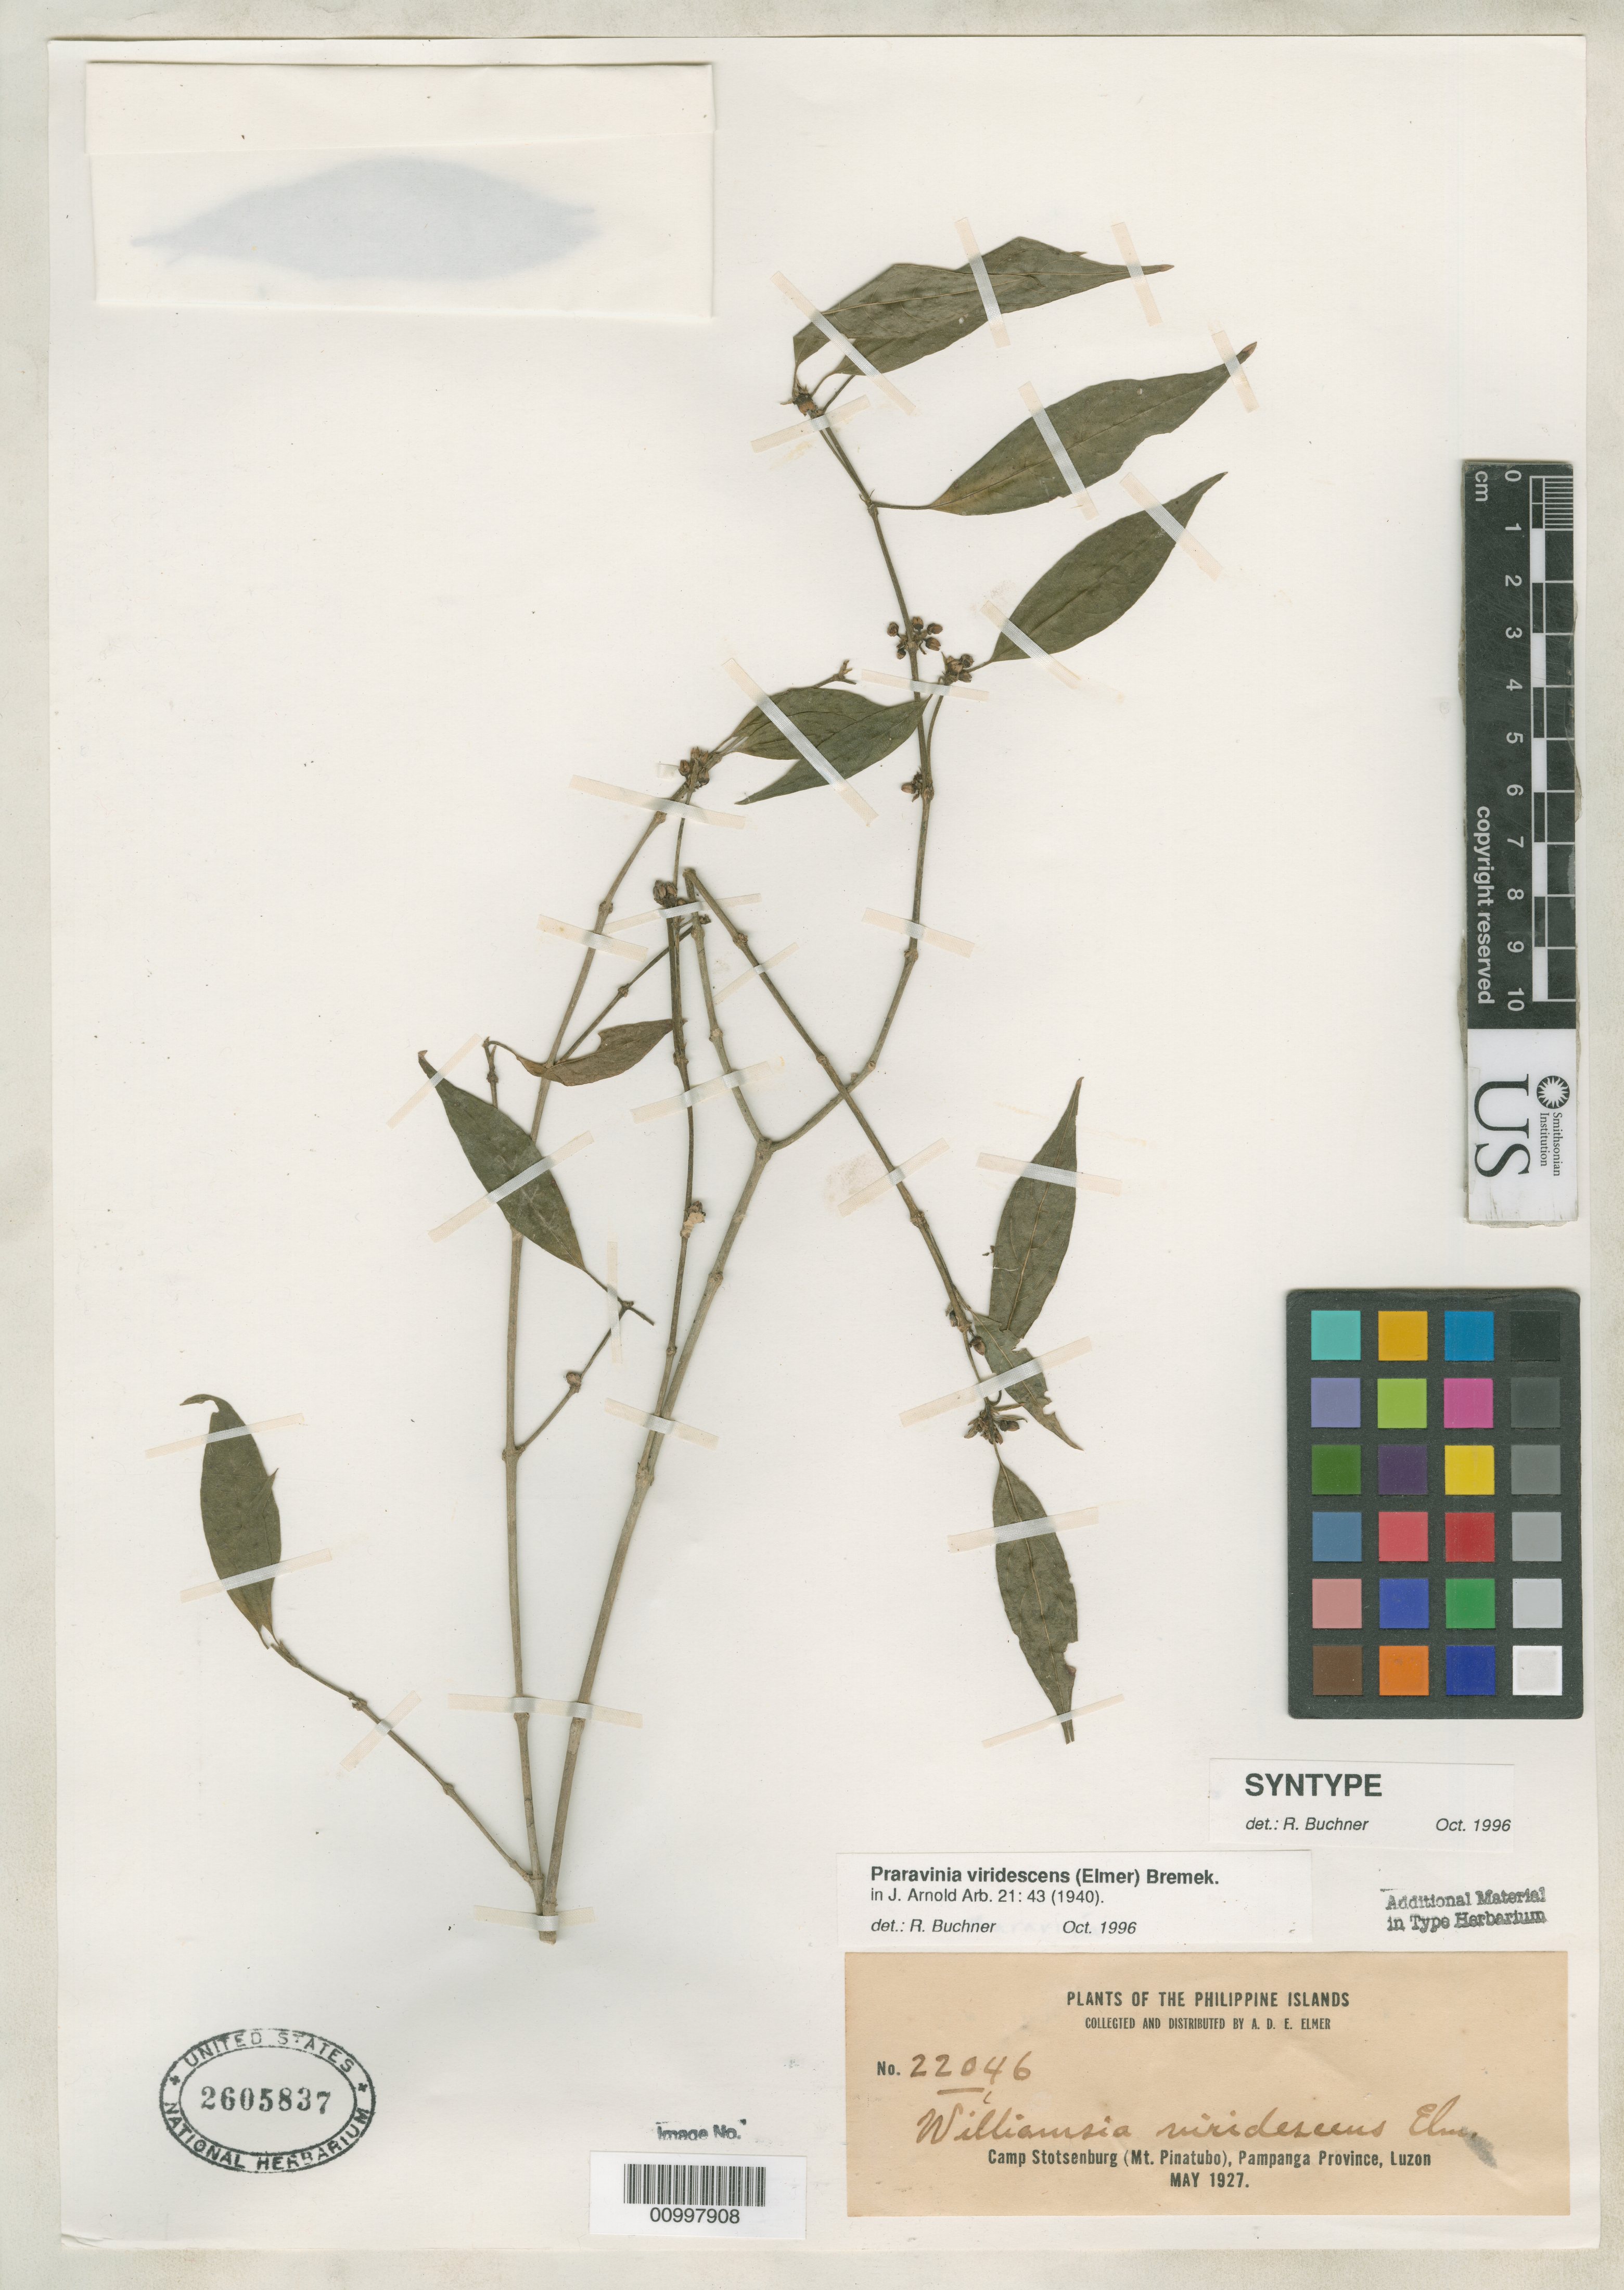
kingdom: Plantae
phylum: Tracheophyta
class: Magnoliopsida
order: Gentianales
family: Rubiaceae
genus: Williamsia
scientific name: Williamsia viridescens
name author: Elmer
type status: Syntype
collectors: A. D. E. Elmer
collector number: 22046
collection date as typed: May 1927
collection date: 1927-05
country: Philippines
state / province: Central Luzon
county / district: Pampanga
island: Luzon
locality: Camp Stotsenburg (Mt. Pinatubo), Luzon.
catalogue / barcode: US 2605837